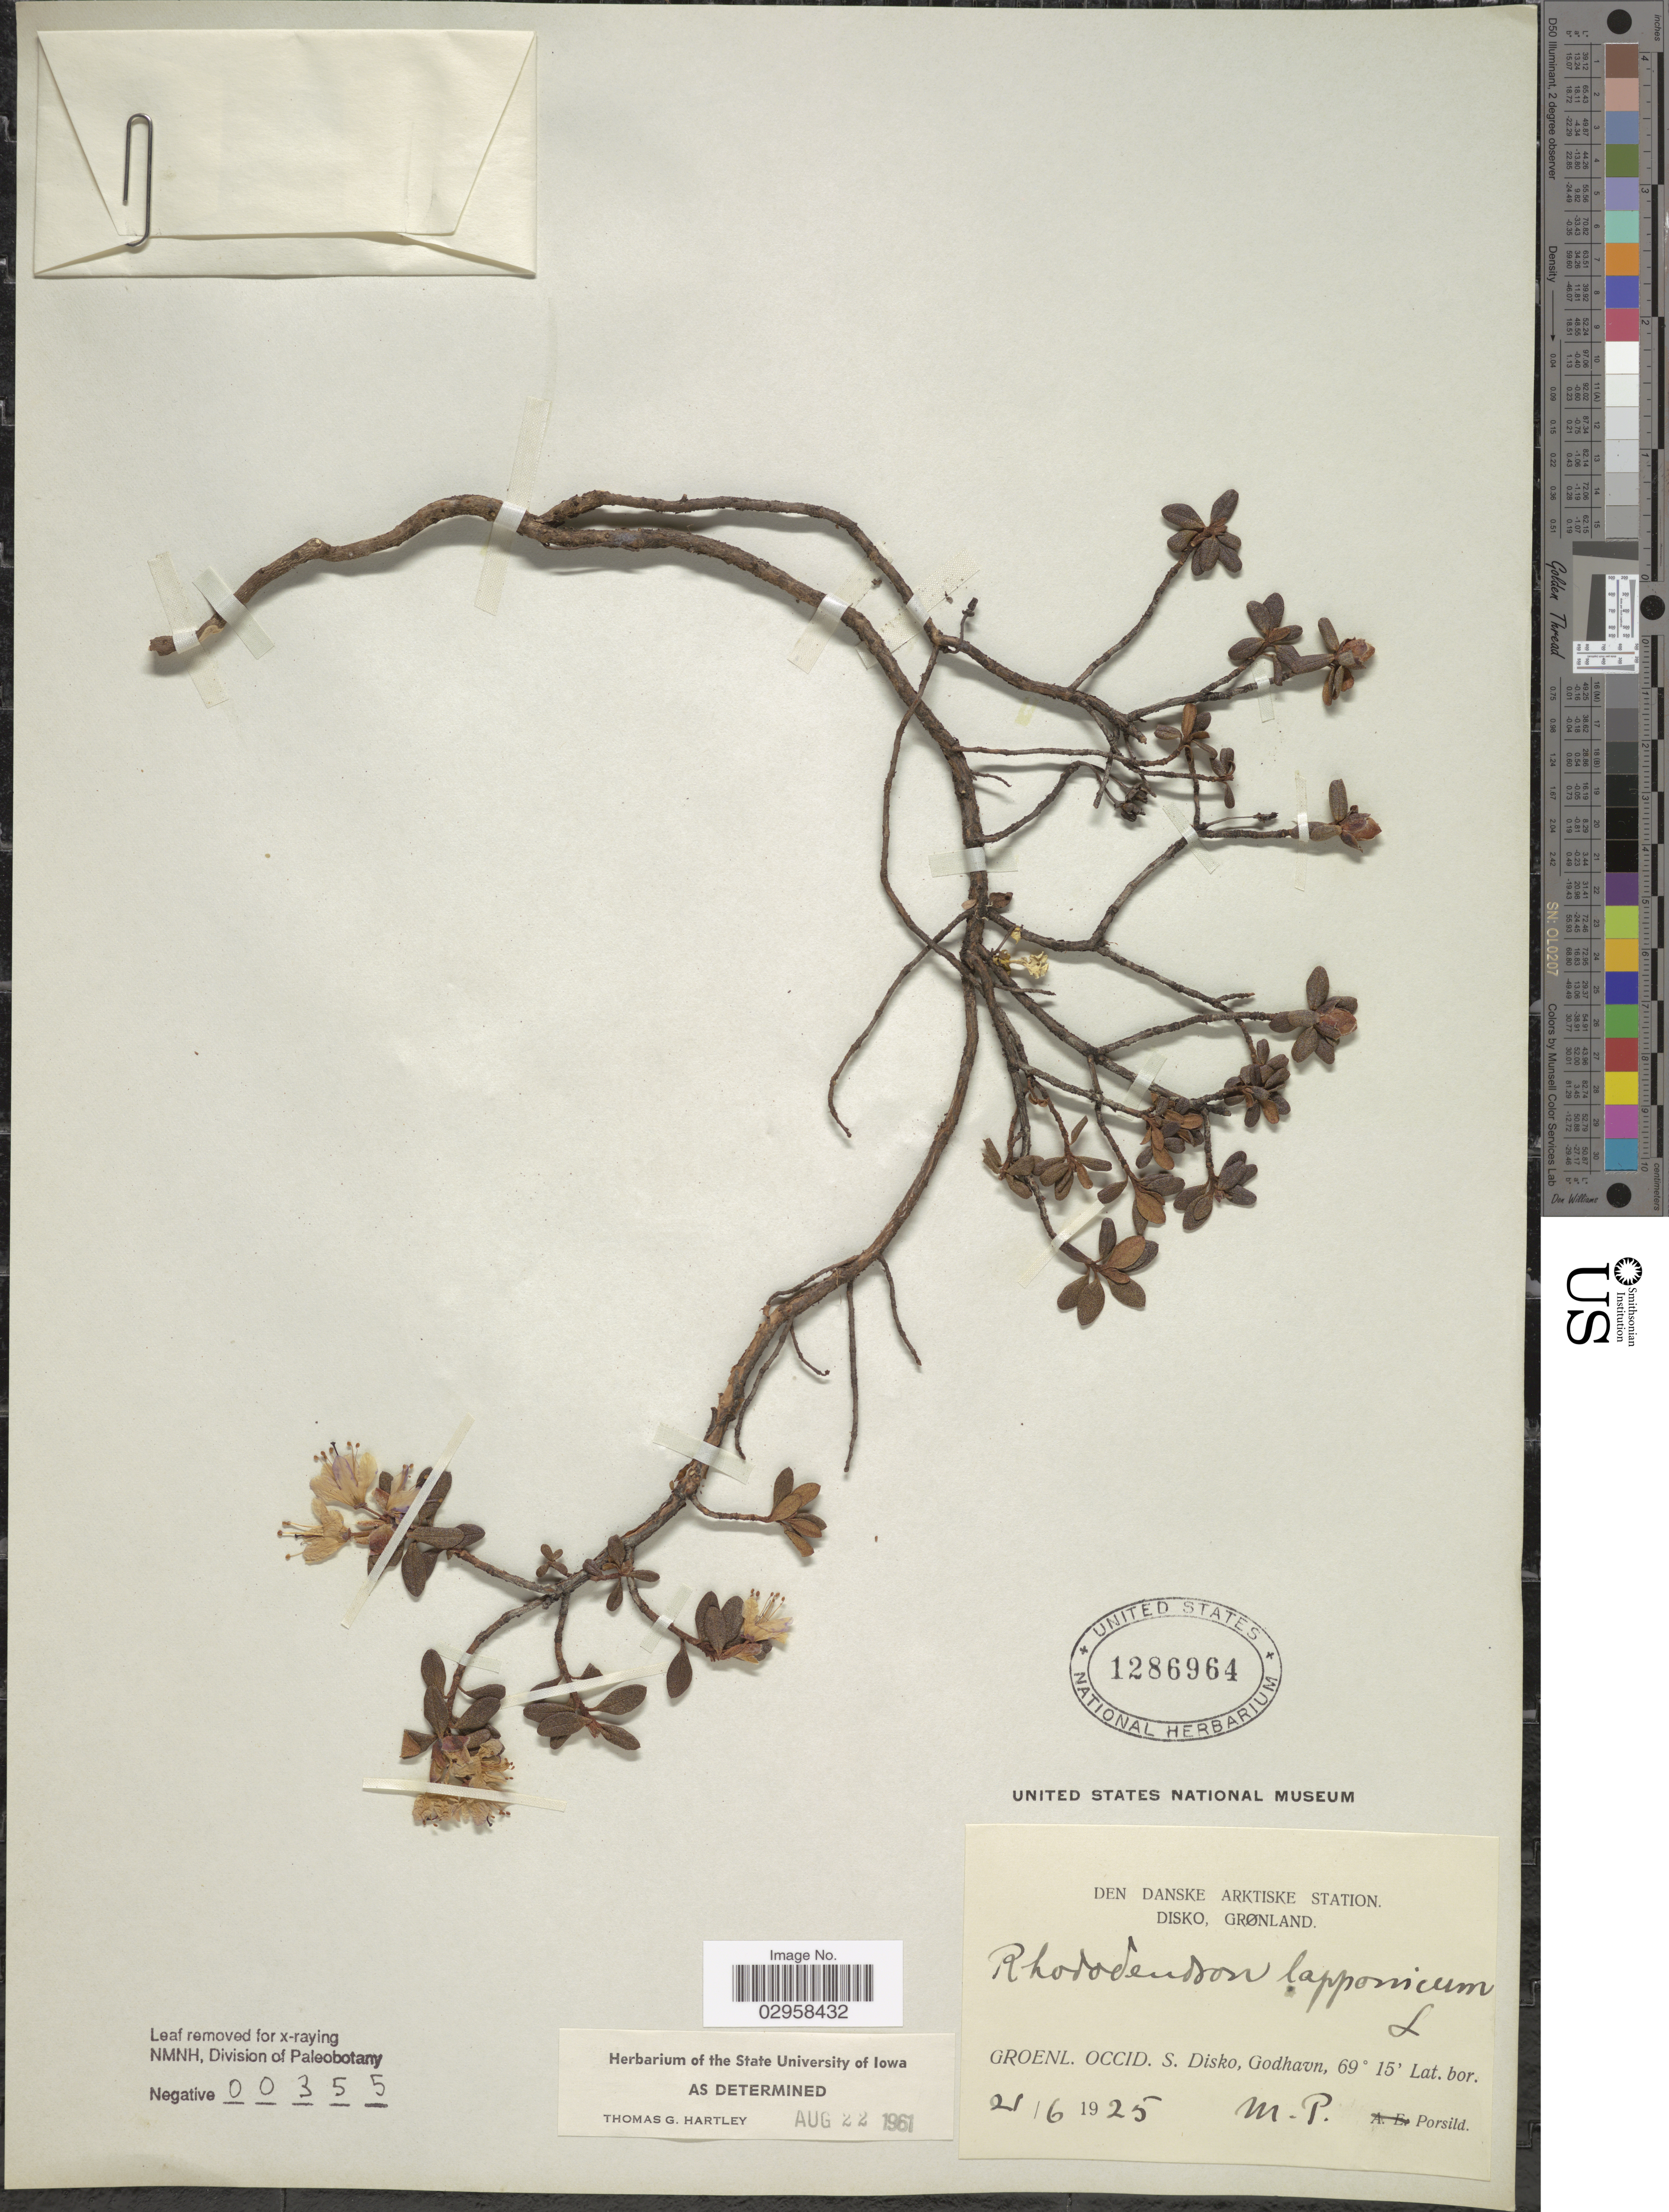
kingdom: Plantae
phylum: Tracheophyta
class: Magnoliopsida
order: Ericales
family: Ericaceae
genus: Rhododendron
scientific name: Rhododendron lapponicum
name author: (L.) Wahlenb.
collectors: M. P. Porsild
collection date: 1925-06-21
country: Greenland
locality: Den Danske Arktiske Station. Disko, Grønland. Groenl. Occid. S. Disko, Godhavn.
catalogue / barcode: US 1286964